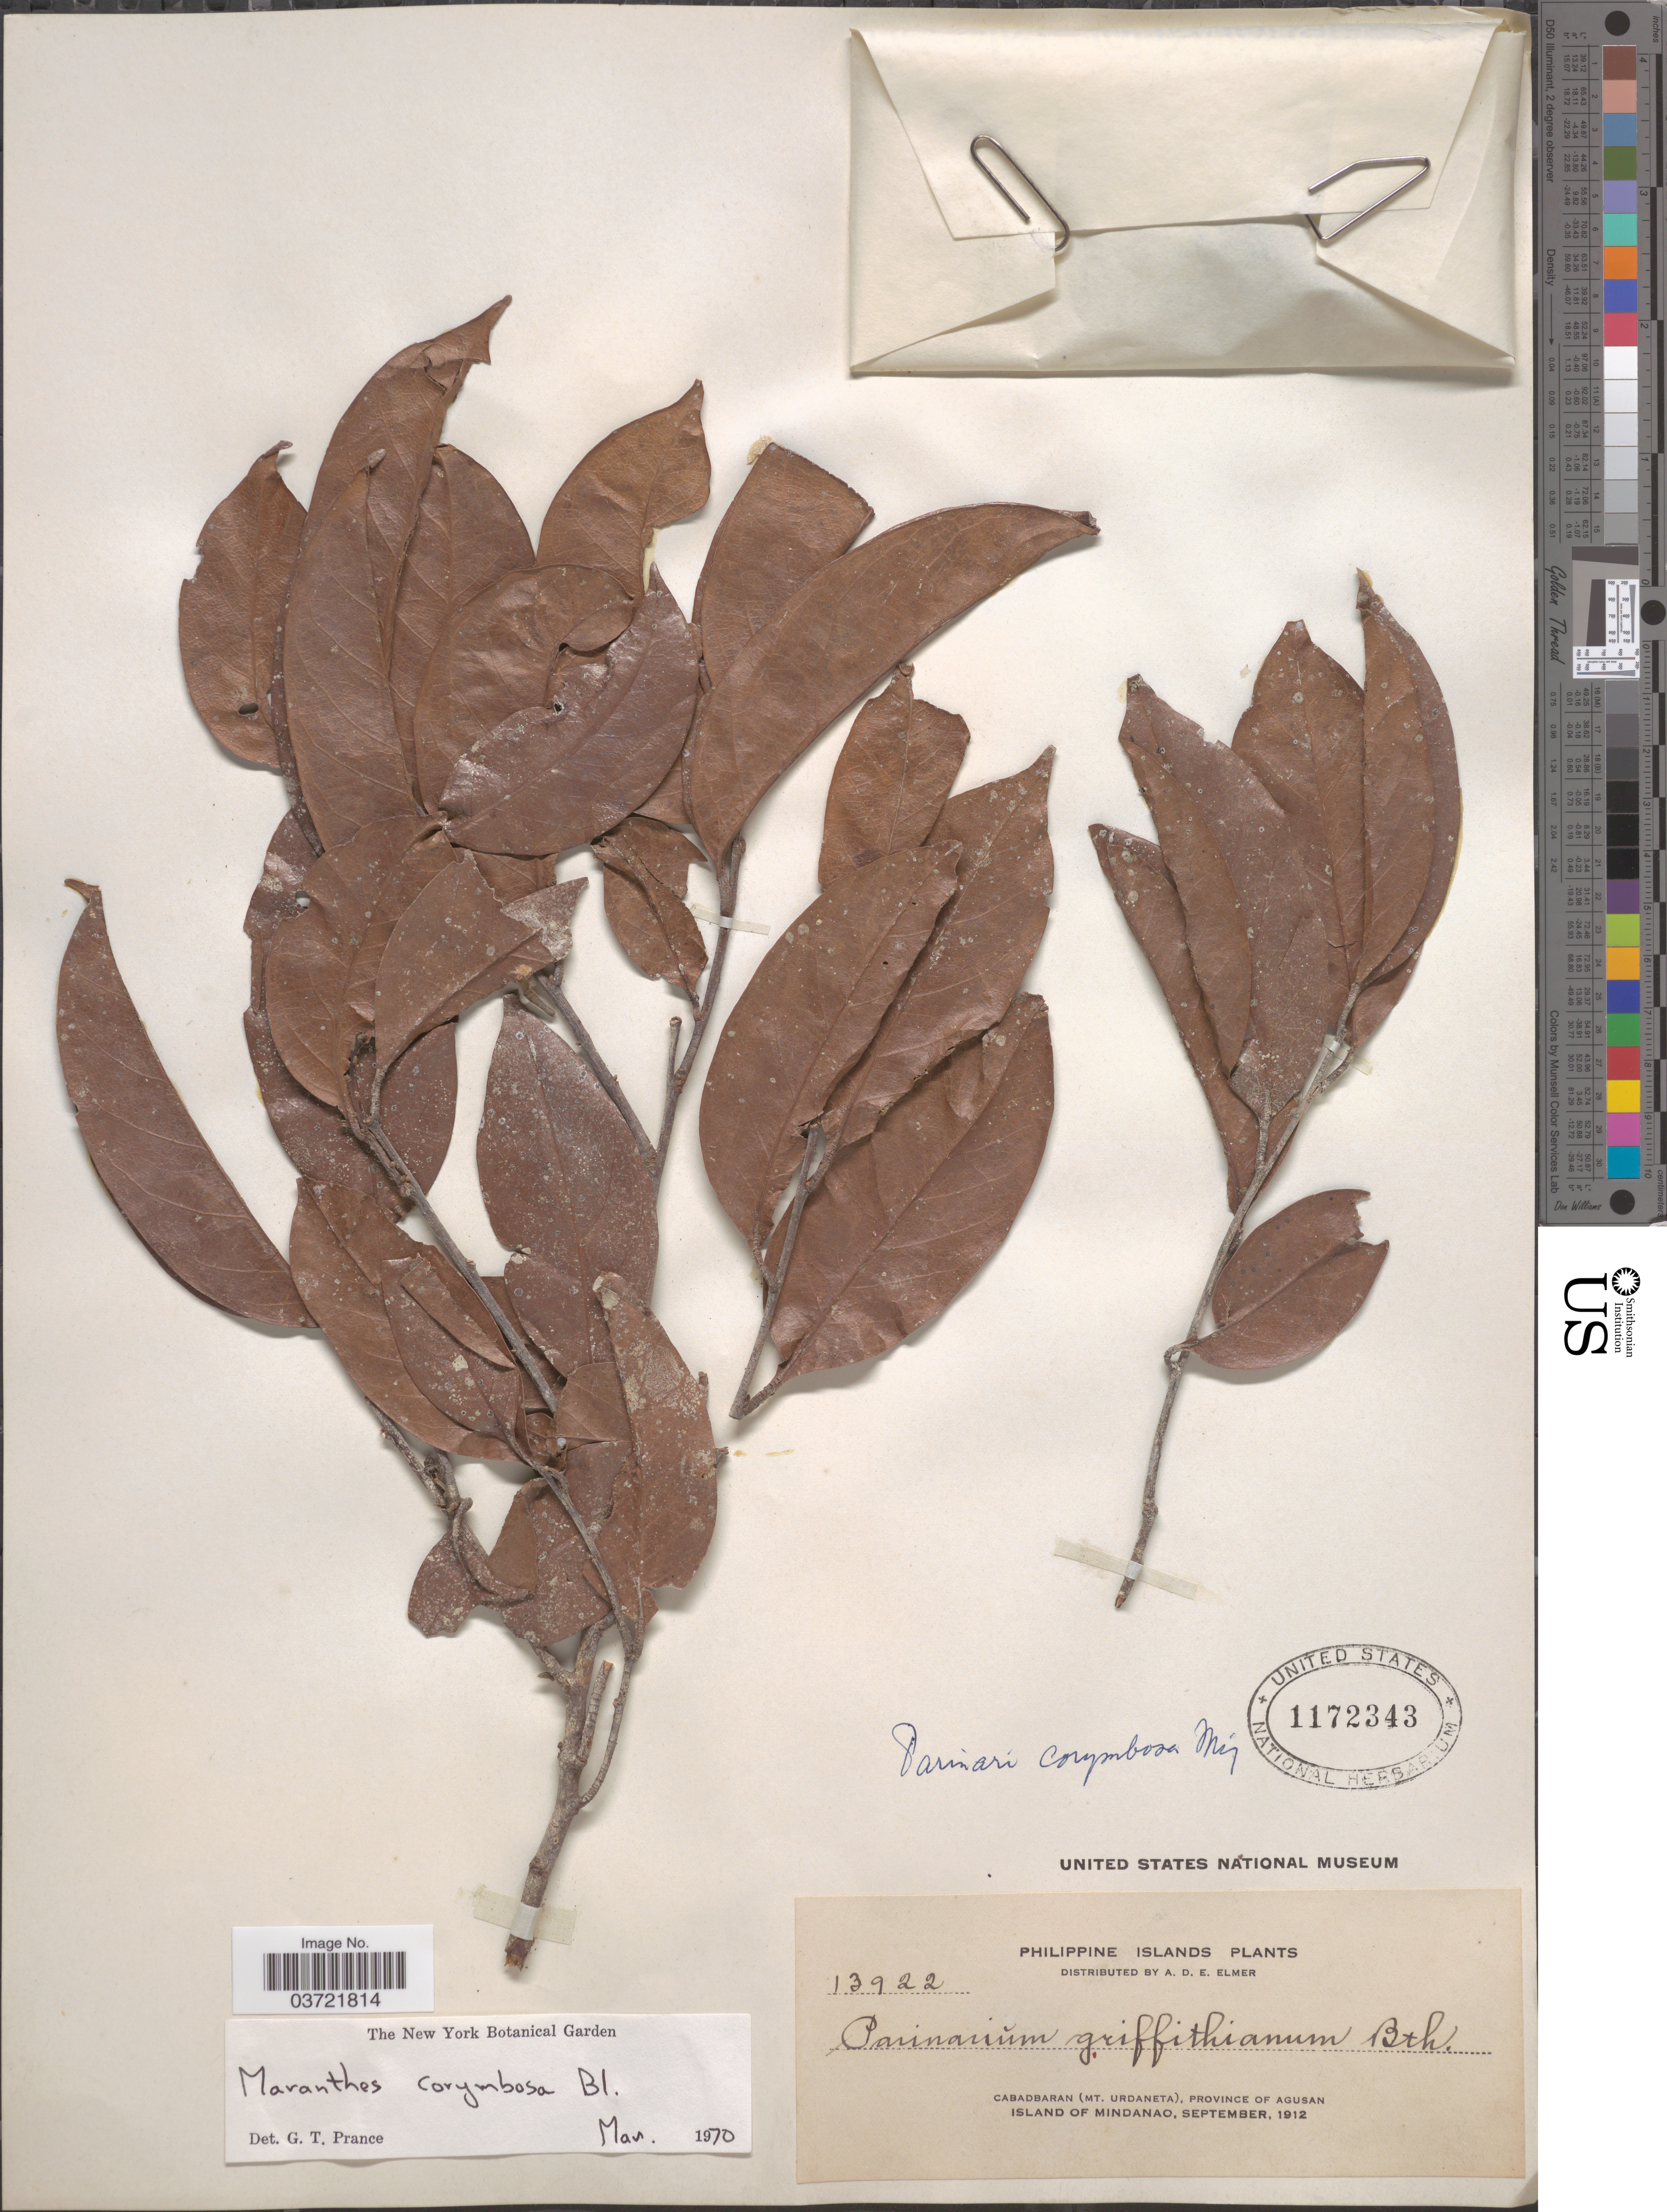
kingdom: Plantae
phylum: Tracheophyta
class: Magnoliopsida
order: Malpighiales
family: Chrysobalanaceae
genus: Maranthes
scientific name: Maranthes corymbosa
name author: Blume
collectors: A. D. E. Elmer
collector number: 13922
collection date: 1912-09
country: Philippines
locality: Cabadbaran (Mt. Urdaneta), Province of Agusan. Island of Mindanao.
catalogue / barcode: US 1172343